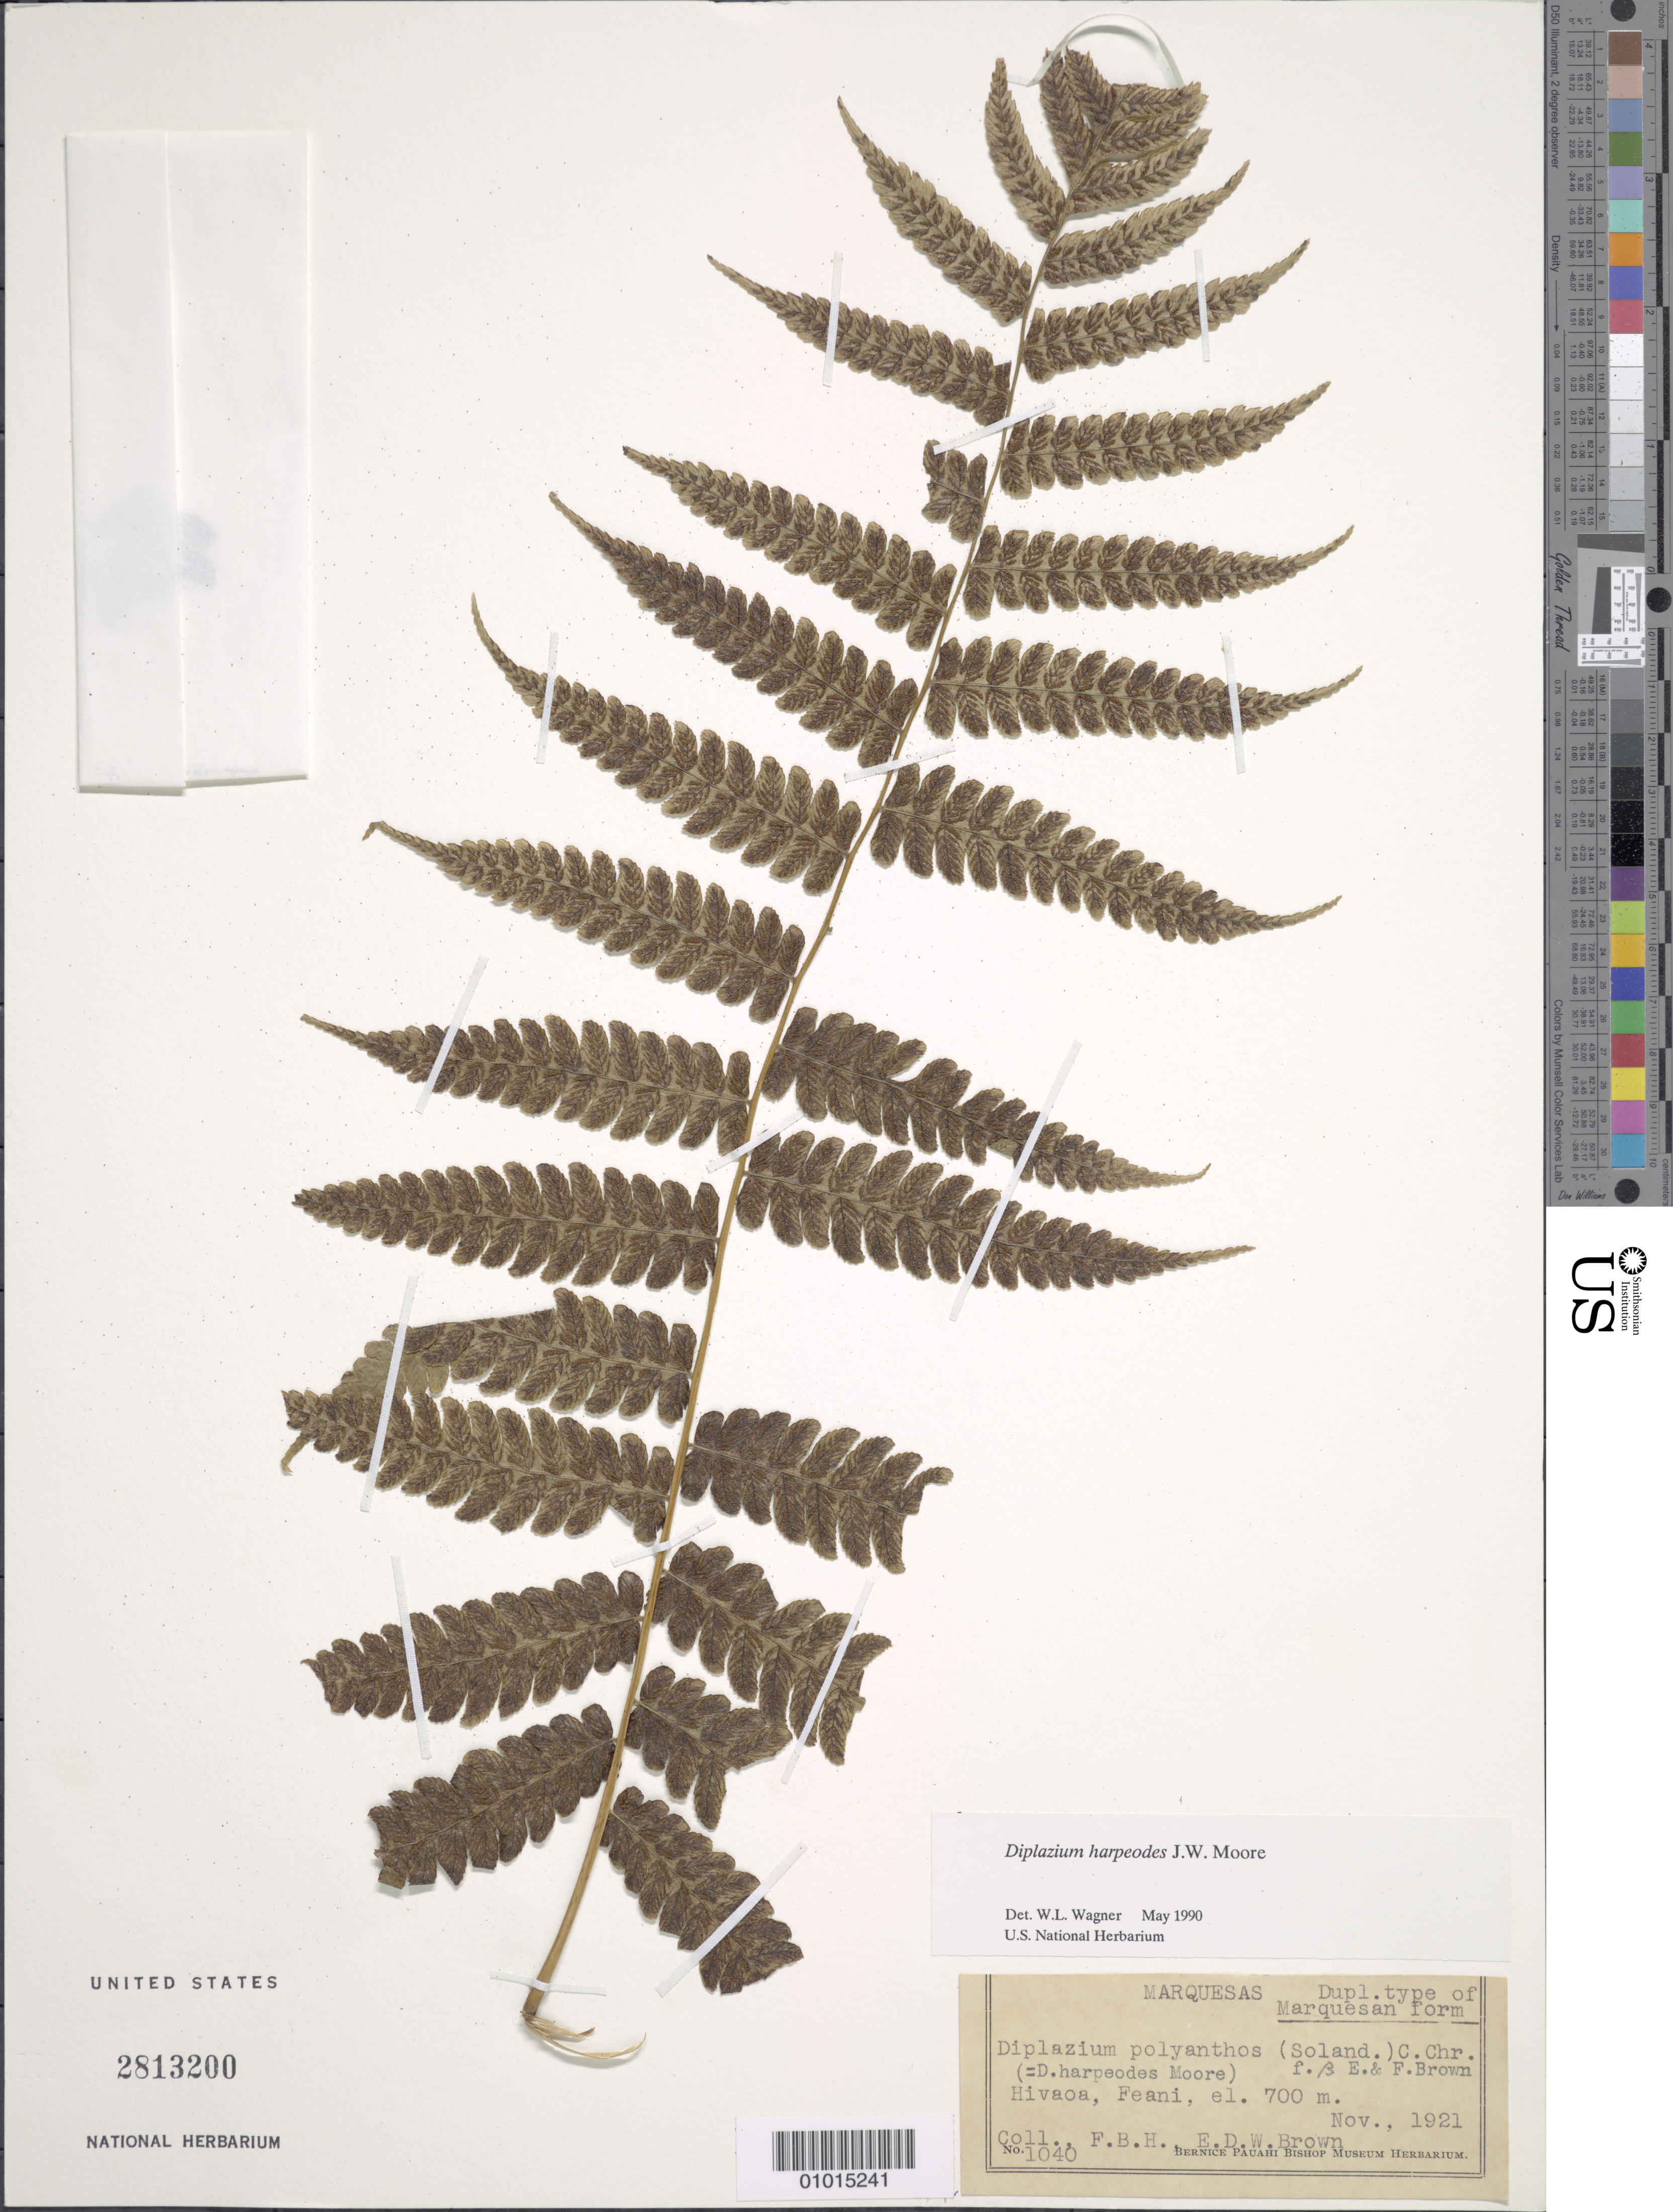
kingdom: Plantae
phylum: Tracheophyta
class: Polypodiopsida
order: Polypodiales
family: Athyriaceae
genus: Diplazium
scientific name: Diplazium harpeodes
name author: T. Moore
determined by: Wagner, W. L., (BOT), Smithsonian Institution - National Museum of Natural History (UNITED STATES)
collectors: F. Brown & E. Brown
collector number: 1040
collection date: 1921-11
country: French Polynesia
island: Hiva Oa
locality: Feani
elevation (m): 700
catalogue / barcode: US 2813200